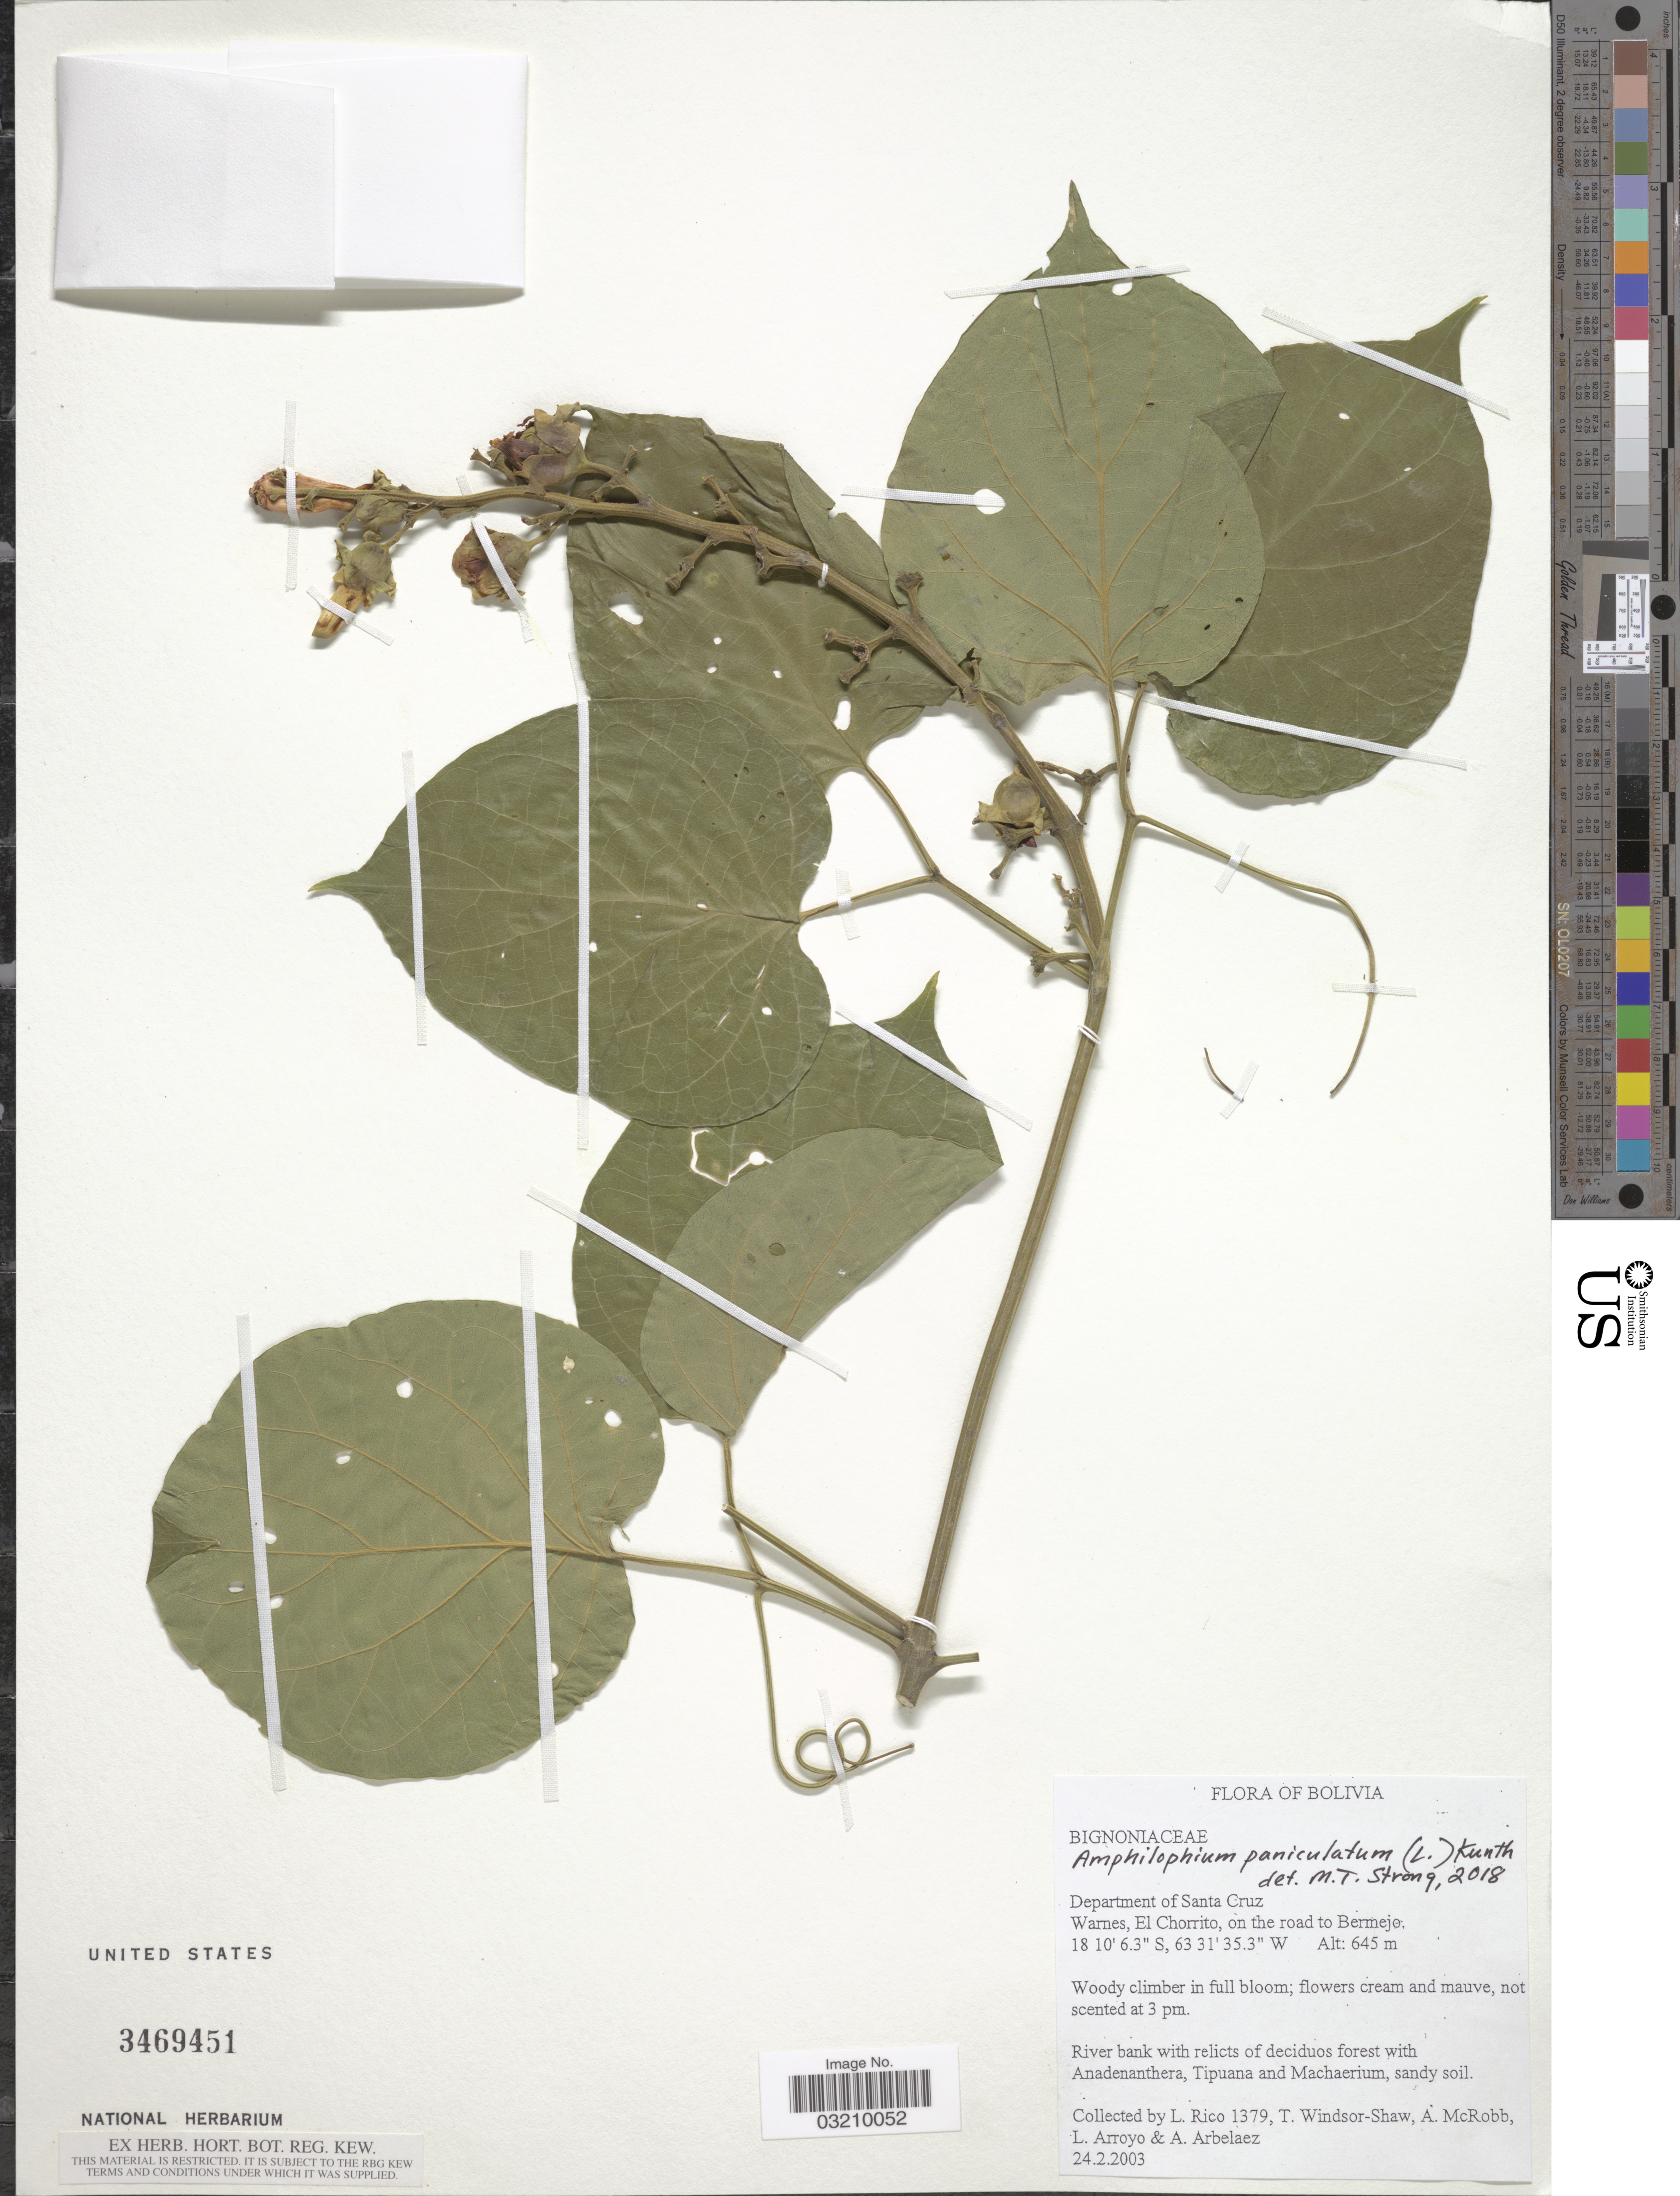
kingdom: Plantae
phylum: Tracheophyta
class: Magnoliopsida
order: Lamiales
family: Bignoniaceae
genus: Amphilophium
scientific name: Amphilophium paniculatum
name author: (L.) Kunth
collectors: L. Rico, T. Windsor-Shaw, A. McRobb, L. Arroyo & A. Arbelaez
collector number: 1379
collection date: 2003-02-24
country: Argentina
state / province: Santa Cruz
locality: Department of Santa Cruz. Warnes, El Chorrito, on the road to Bermejo.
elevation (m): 645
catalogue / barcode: US 3469451